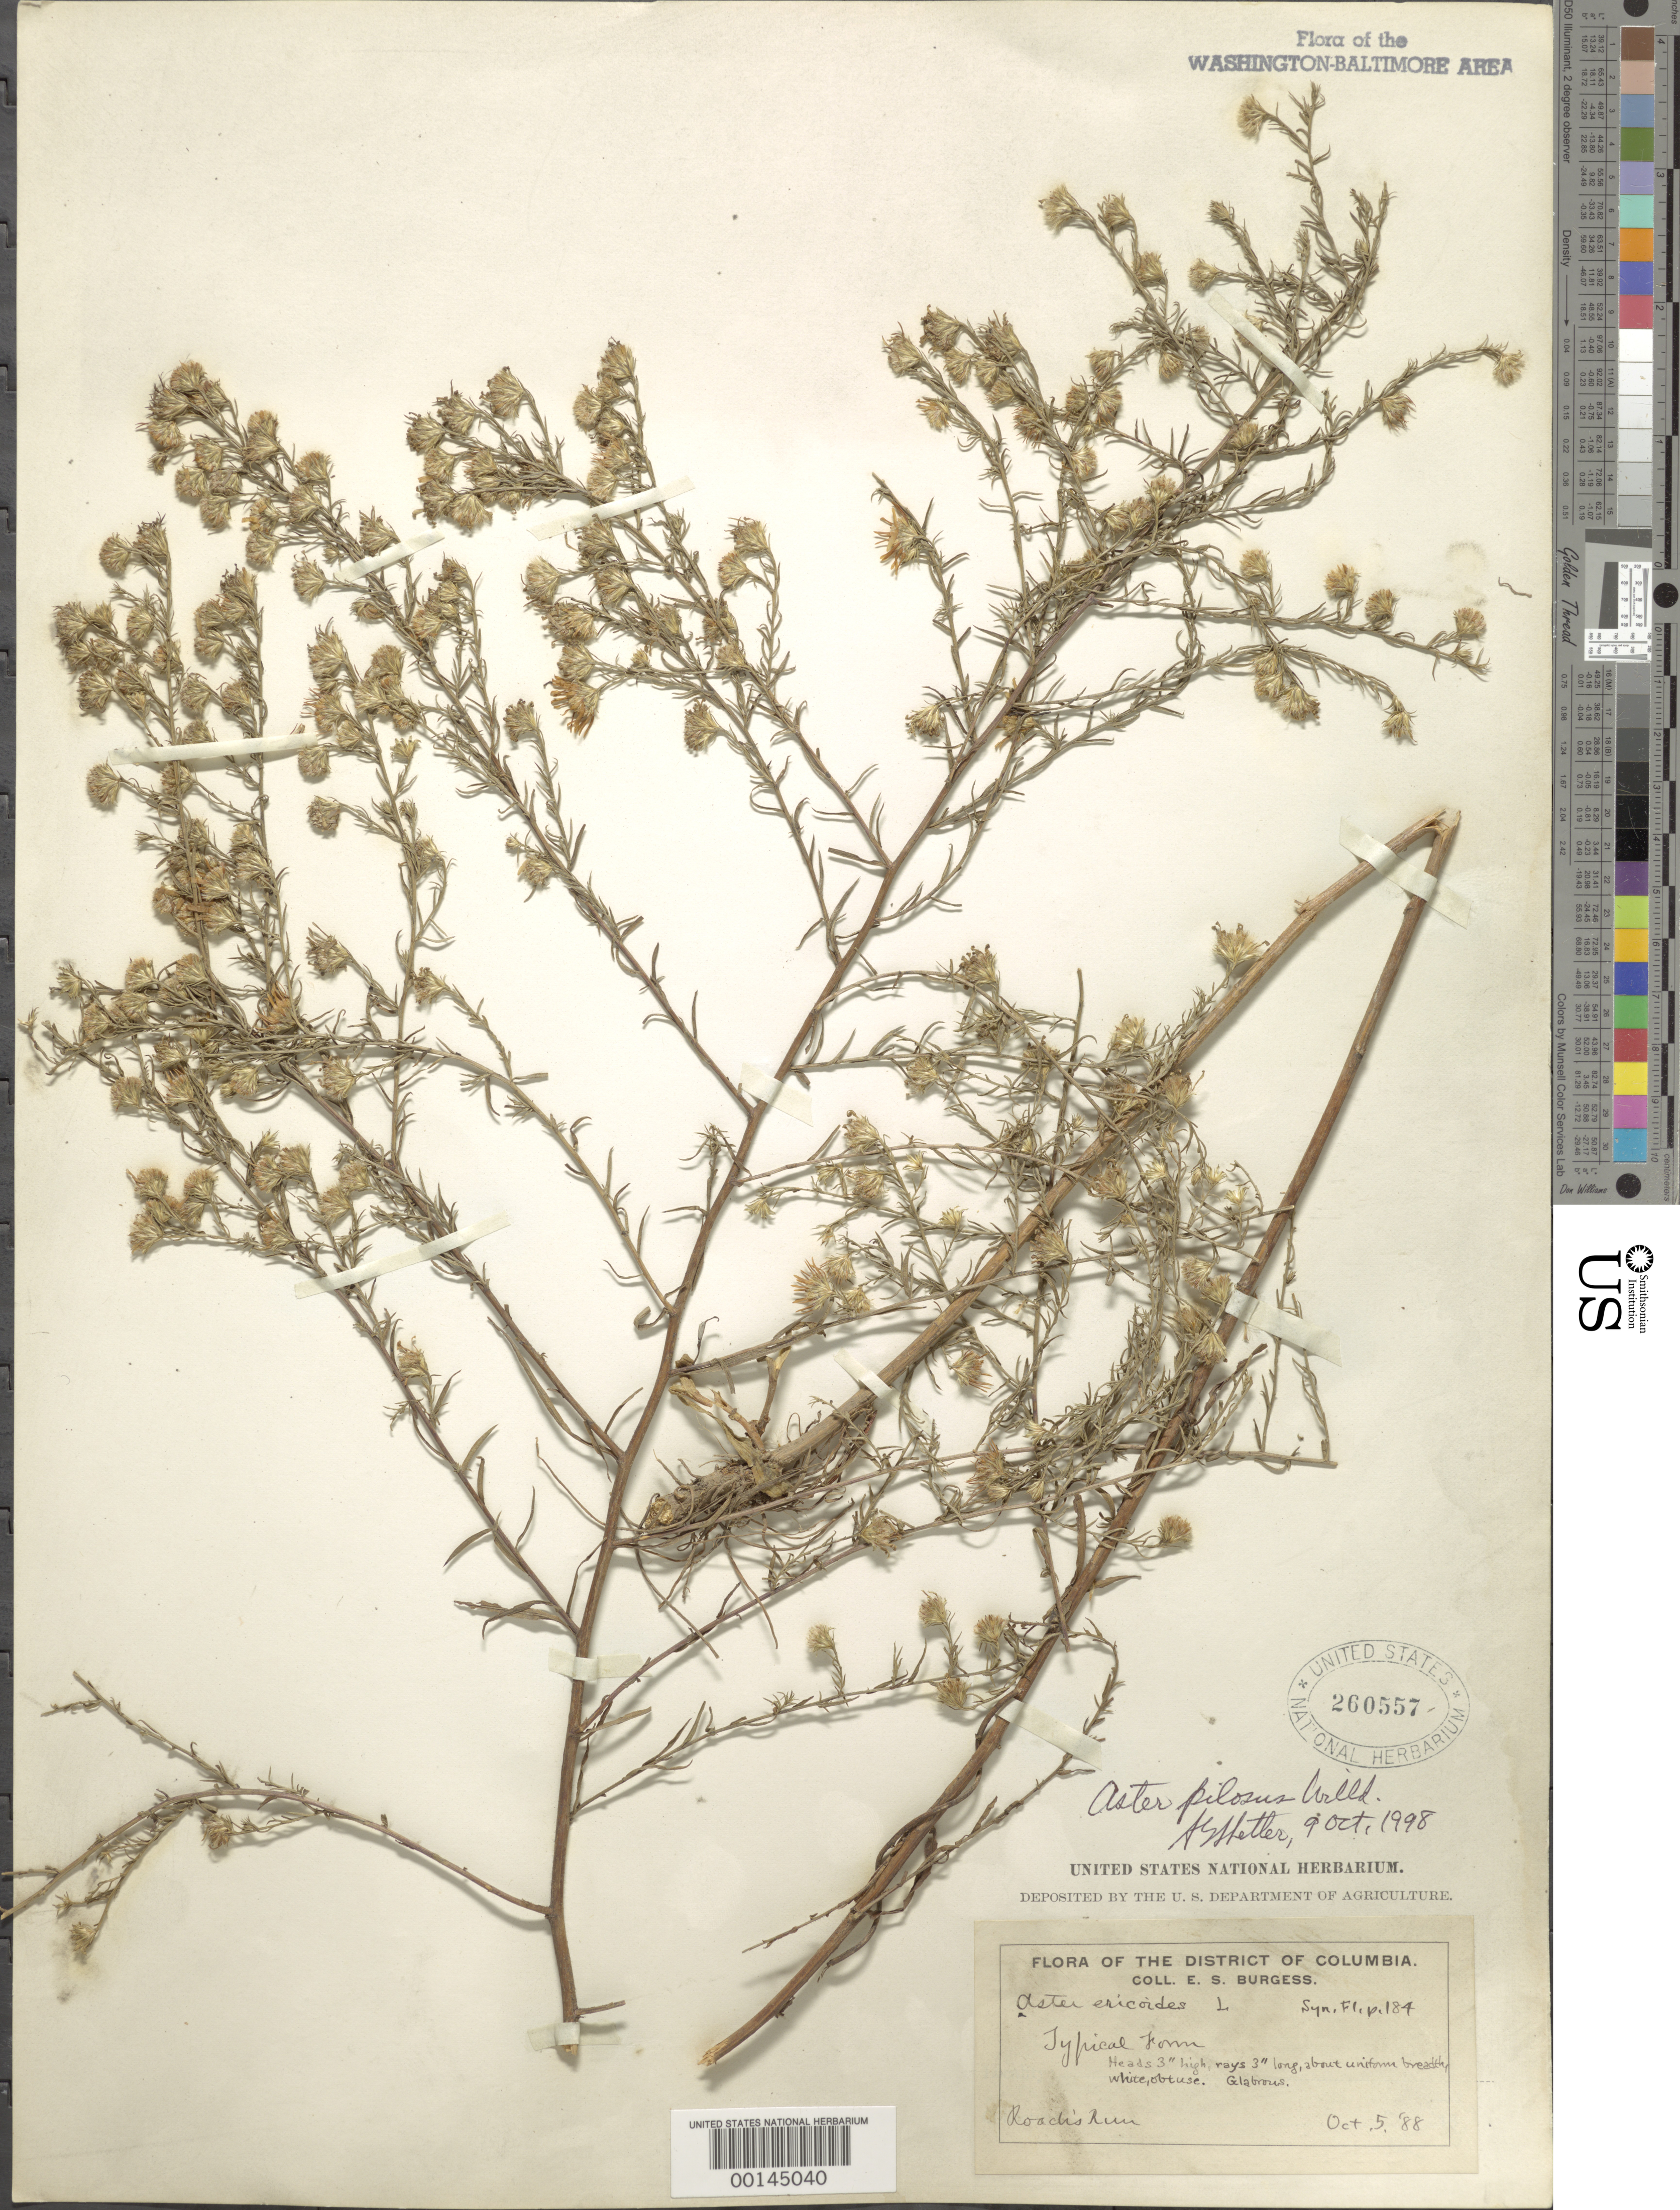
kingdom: Plantae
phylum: Tracheophyta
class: Magnoliopsida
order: Asterales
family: Asteraceae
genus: Symphyotrichum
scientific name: Symphyotrichum pilosum var. pringlei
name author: (A. Gray) G.L. Nesom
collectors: E. Burgess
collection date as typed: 05 Oct 1888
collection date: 1888-10-05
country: United States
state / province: Virginia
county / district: Arlington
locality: Roachs Run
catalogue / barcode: US 260557